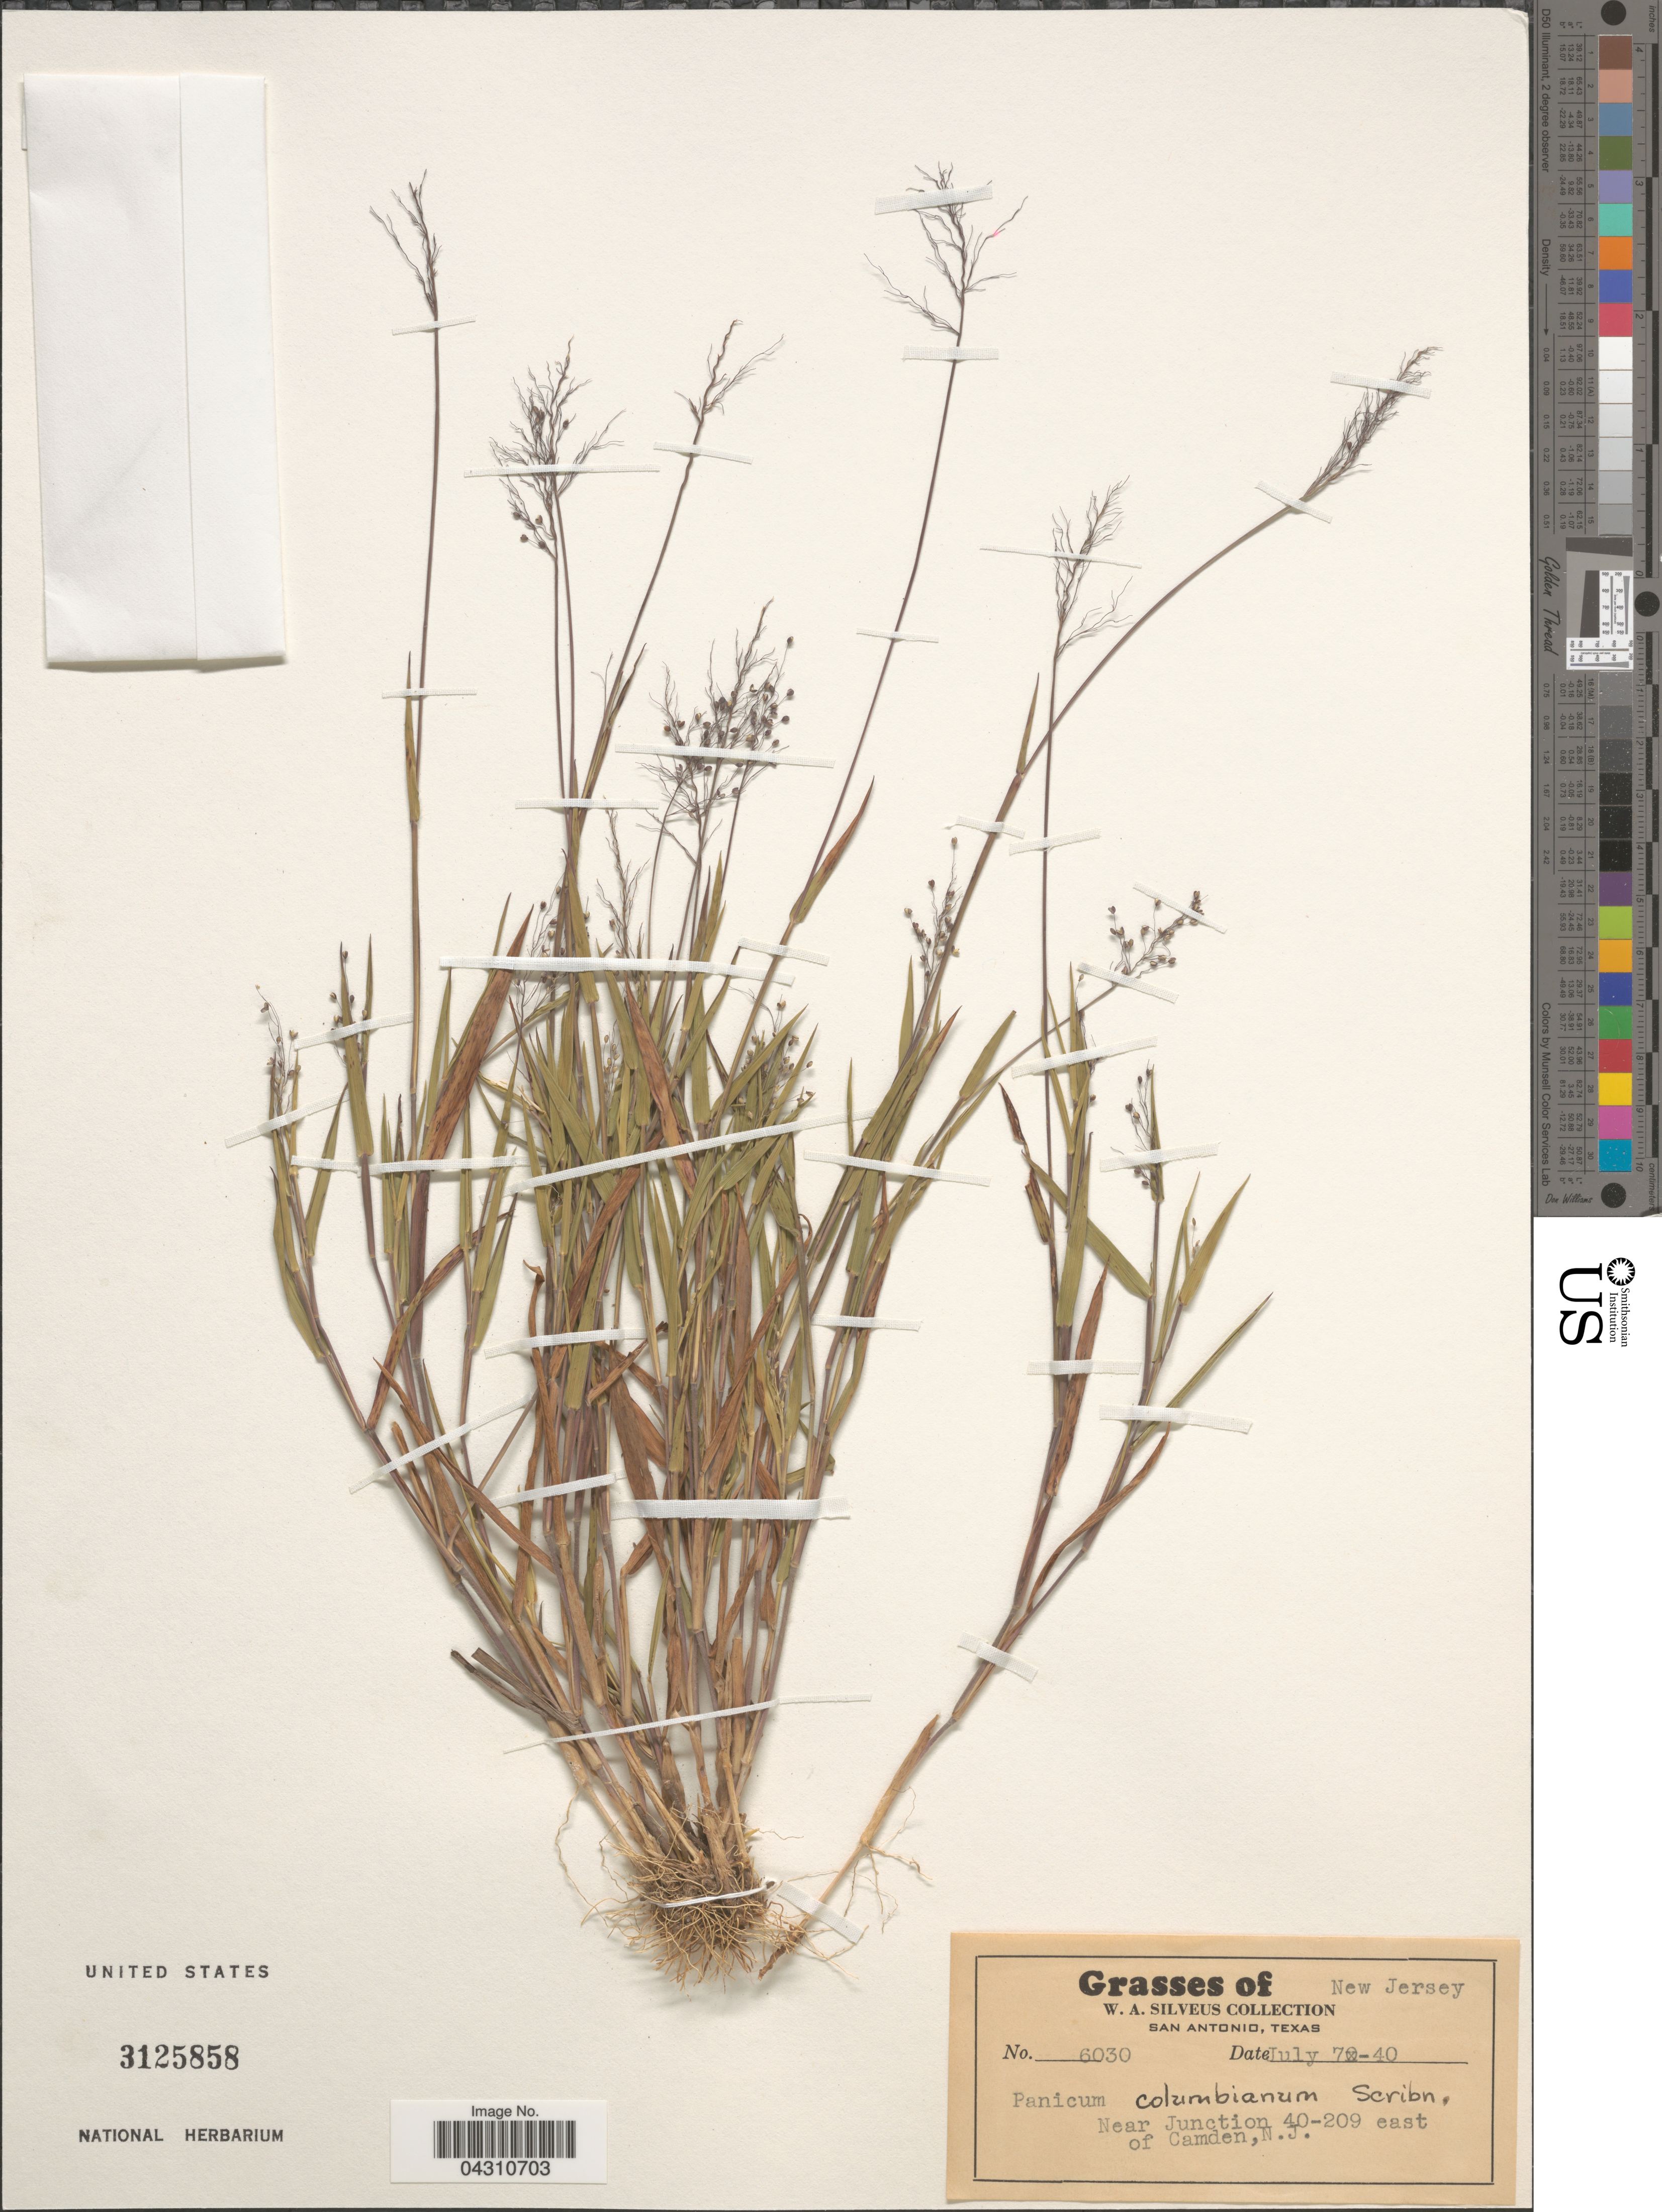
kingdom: Plantae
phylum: Tracheophyta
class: Liliopsida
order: Poales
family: Poaceae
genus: Dichanthelium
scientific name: Dichanthelium portoricense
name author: (Desv. ex Ham.) B.F. Hansen & Wunderlin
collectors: W. Silveus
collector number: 6030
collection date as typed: Transcribed d/m/y: 7/7/40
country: United States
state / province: New Jersey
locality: Near Junction 40-209 east of Camden.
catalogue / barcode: US 3125858